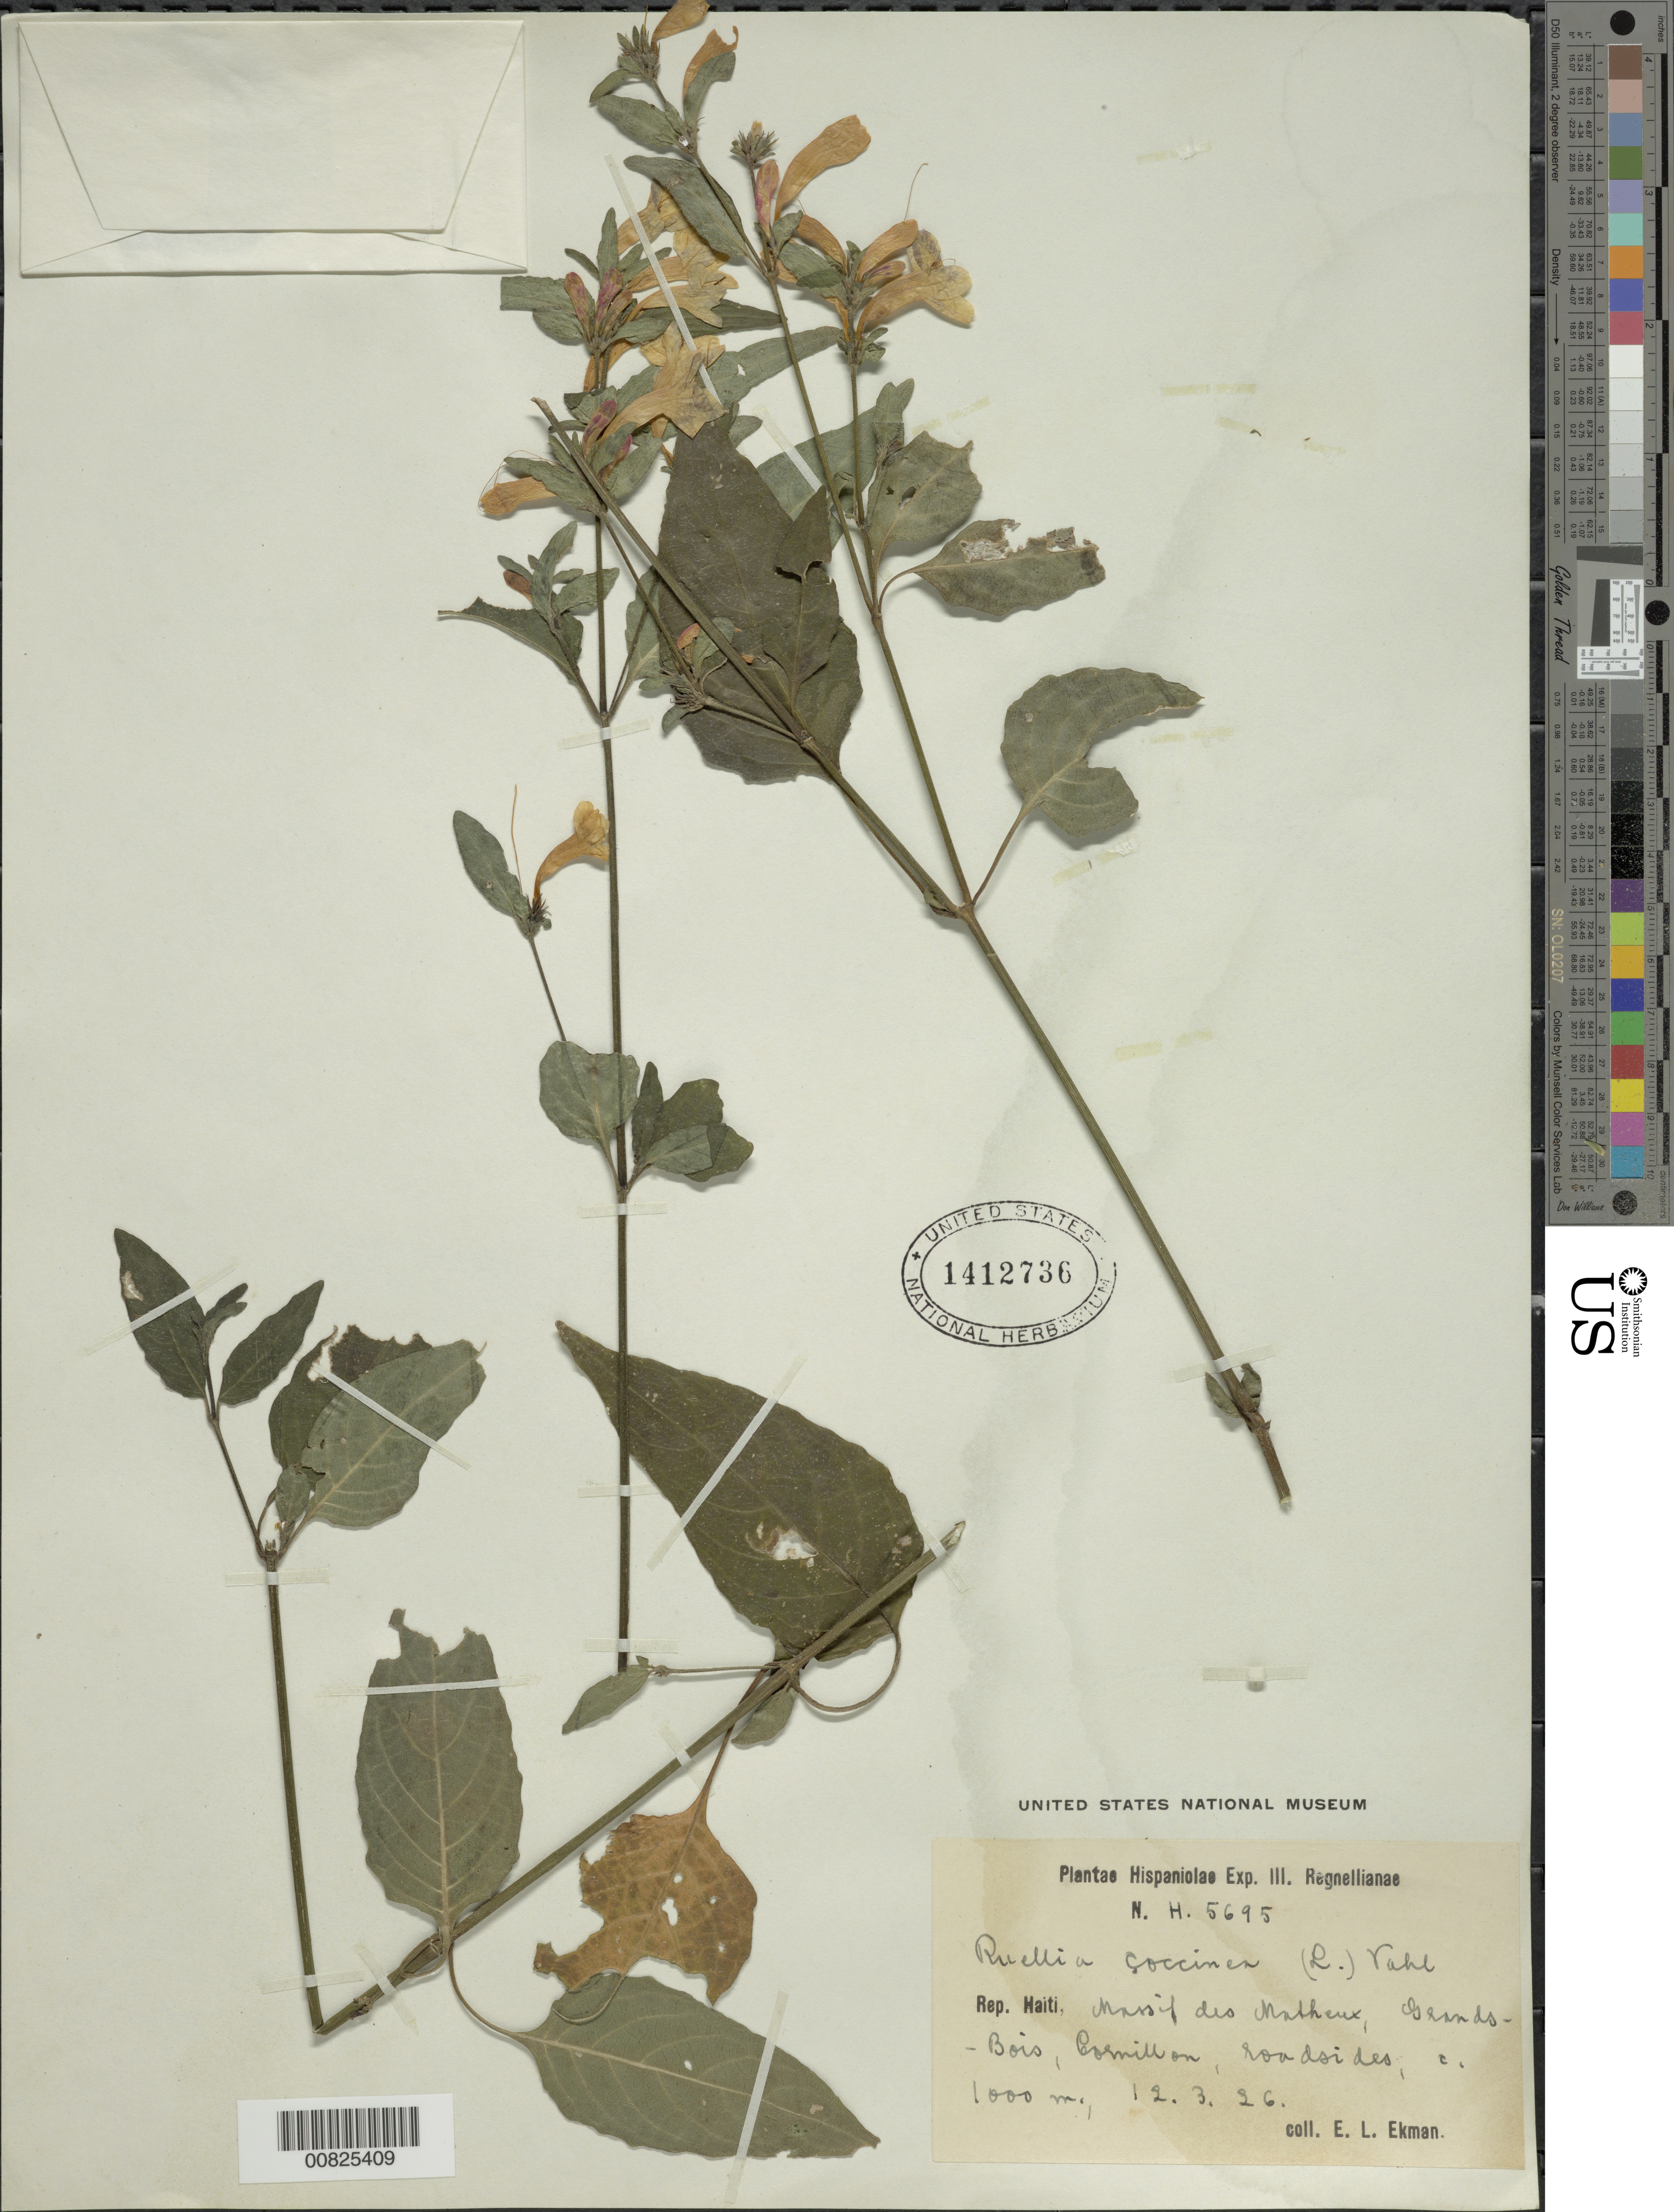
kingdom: Plantae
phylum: Tracheophyta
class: Magnoliopsida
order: Lamiales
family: Acanthaceae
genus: Ruellia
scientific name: Ruellia coccinea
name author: (L.) Vahl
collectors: E. L. Ekman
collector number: H 5695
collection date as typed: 12 Mar 1926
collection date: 1926-03-12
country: Haiti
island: Hispaniola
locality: Massif des Matheaux, Grands-Bois, Cormillon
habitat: Roadsides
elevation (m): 1000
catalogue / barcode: US 1412736